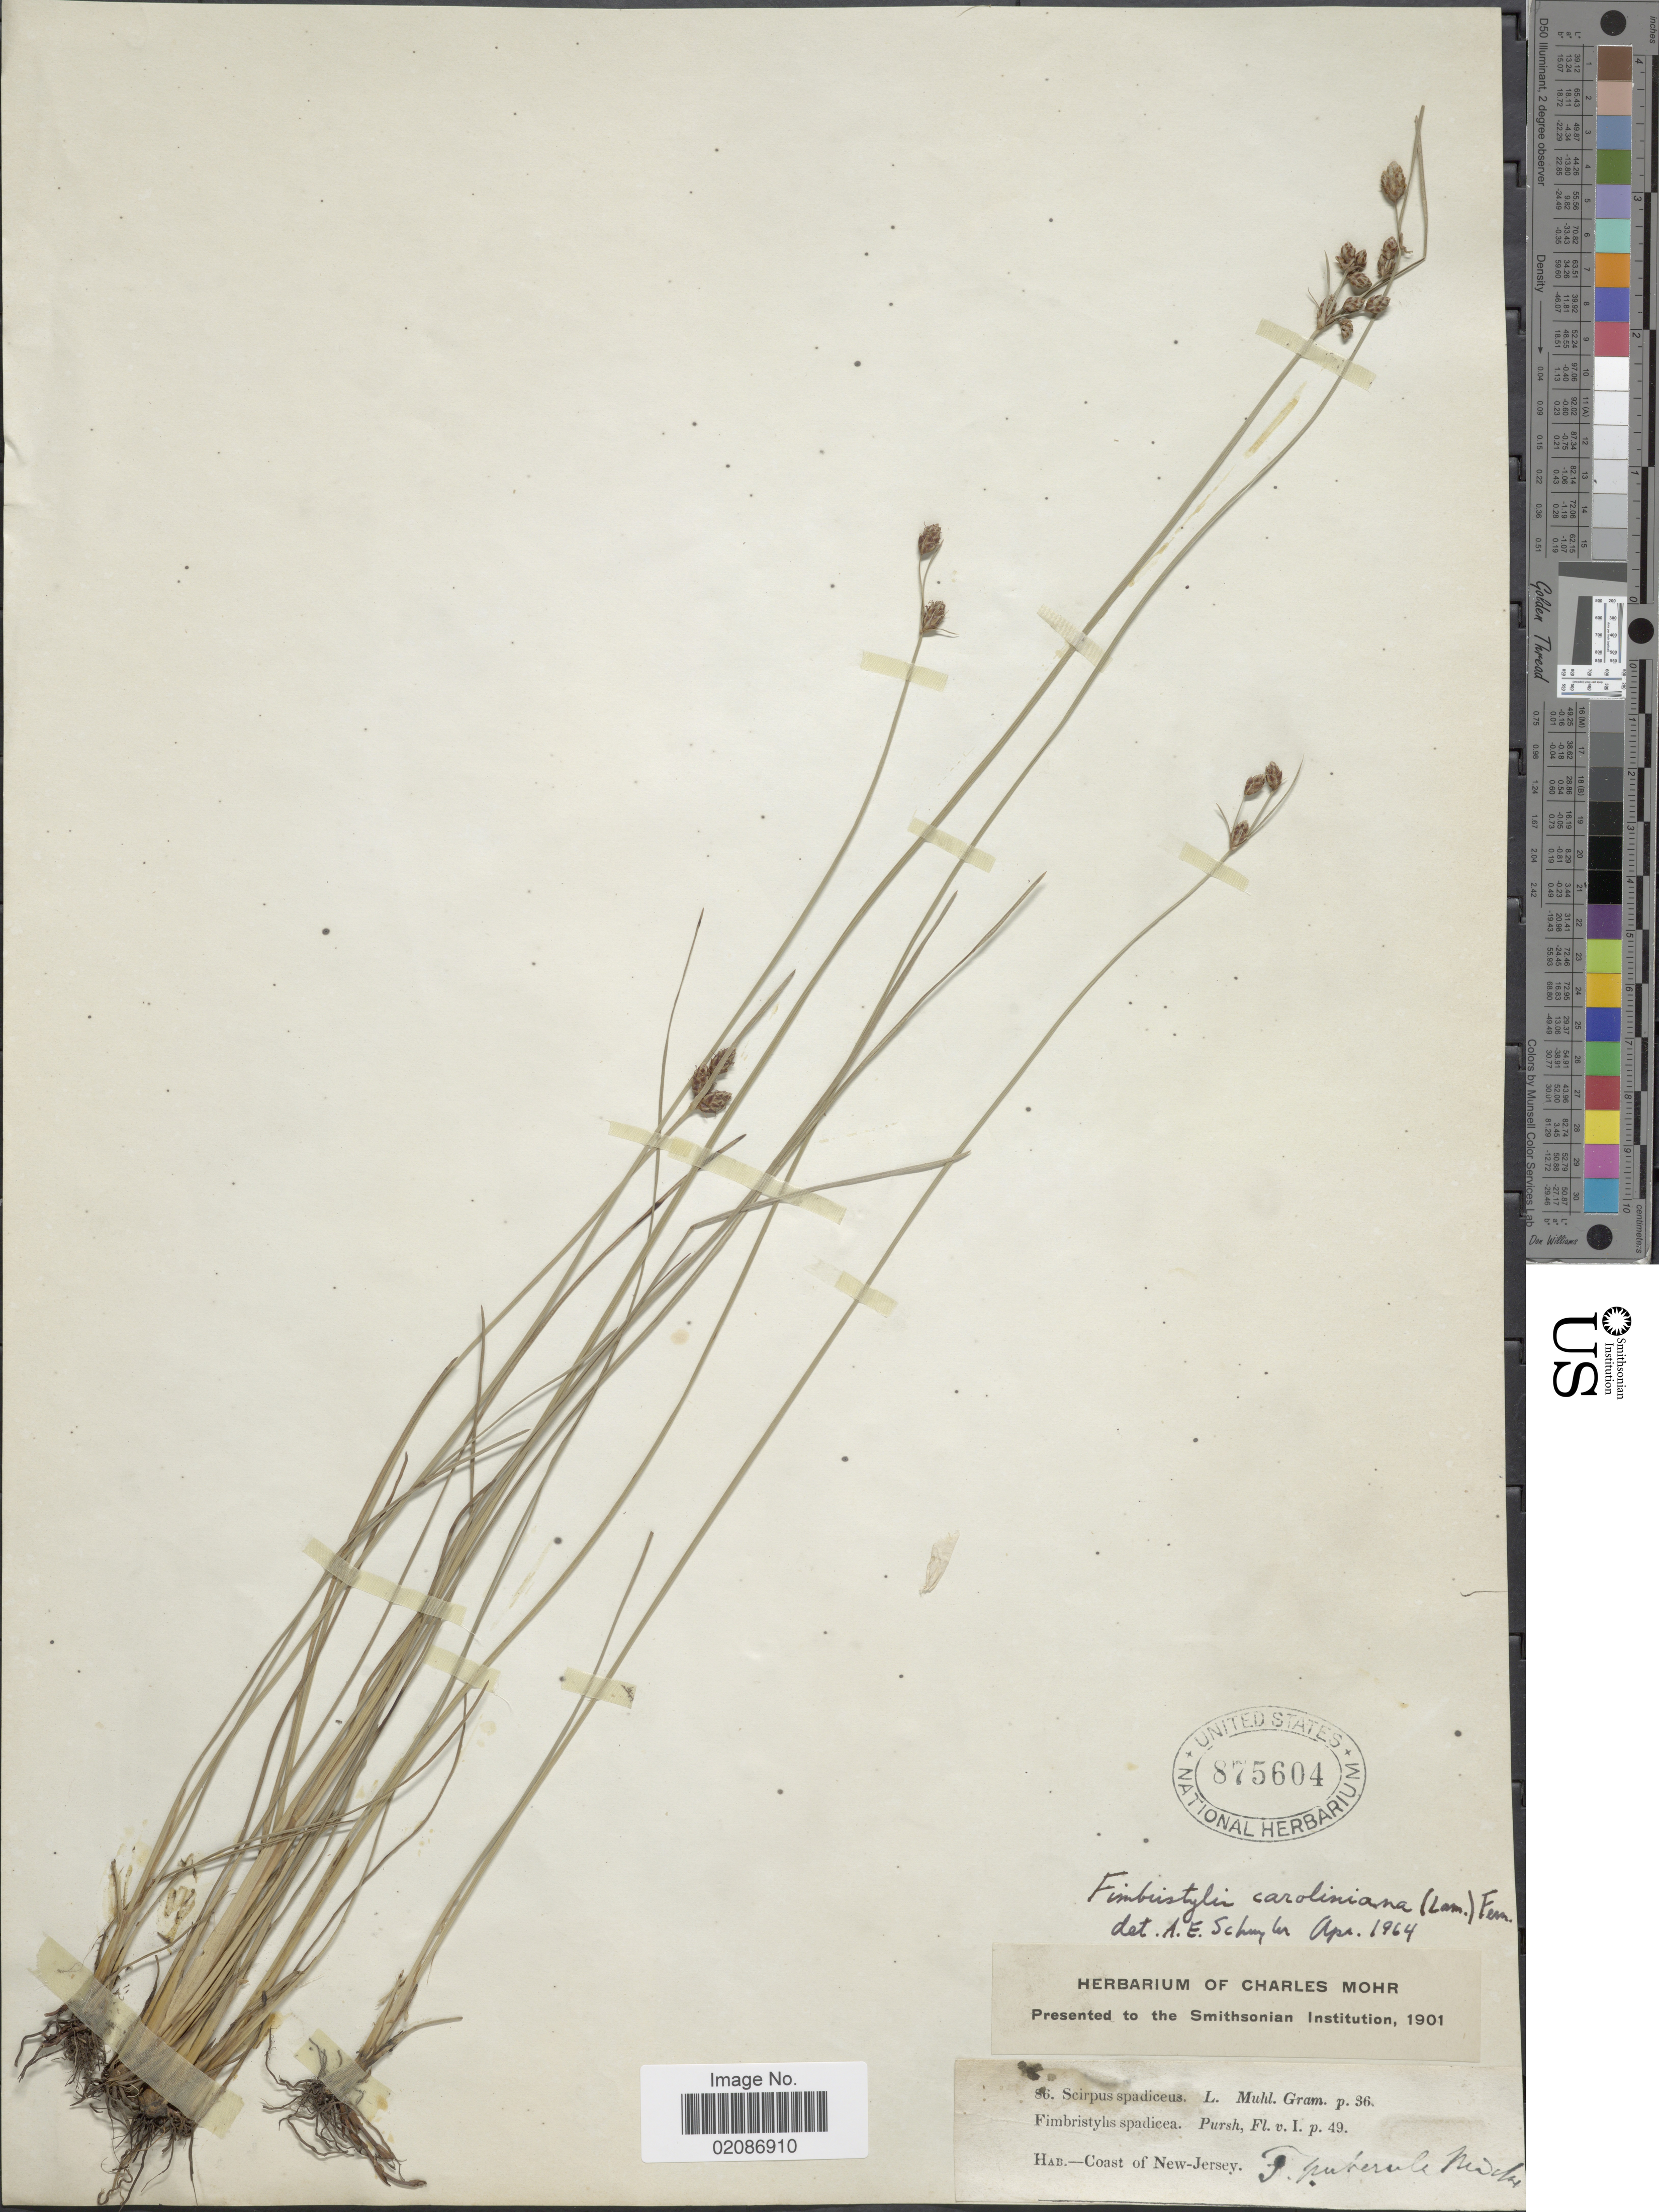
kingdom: Plantae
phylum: Tracheophyta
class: Liliopsida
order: Poales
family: Cyperaceae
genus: Fimbristylis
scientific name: Fimbristylis castanea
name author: (Michx.) Vahl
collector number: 86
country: United States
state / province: New Jersey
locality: Coast of New Jersey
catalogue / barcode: US 875604